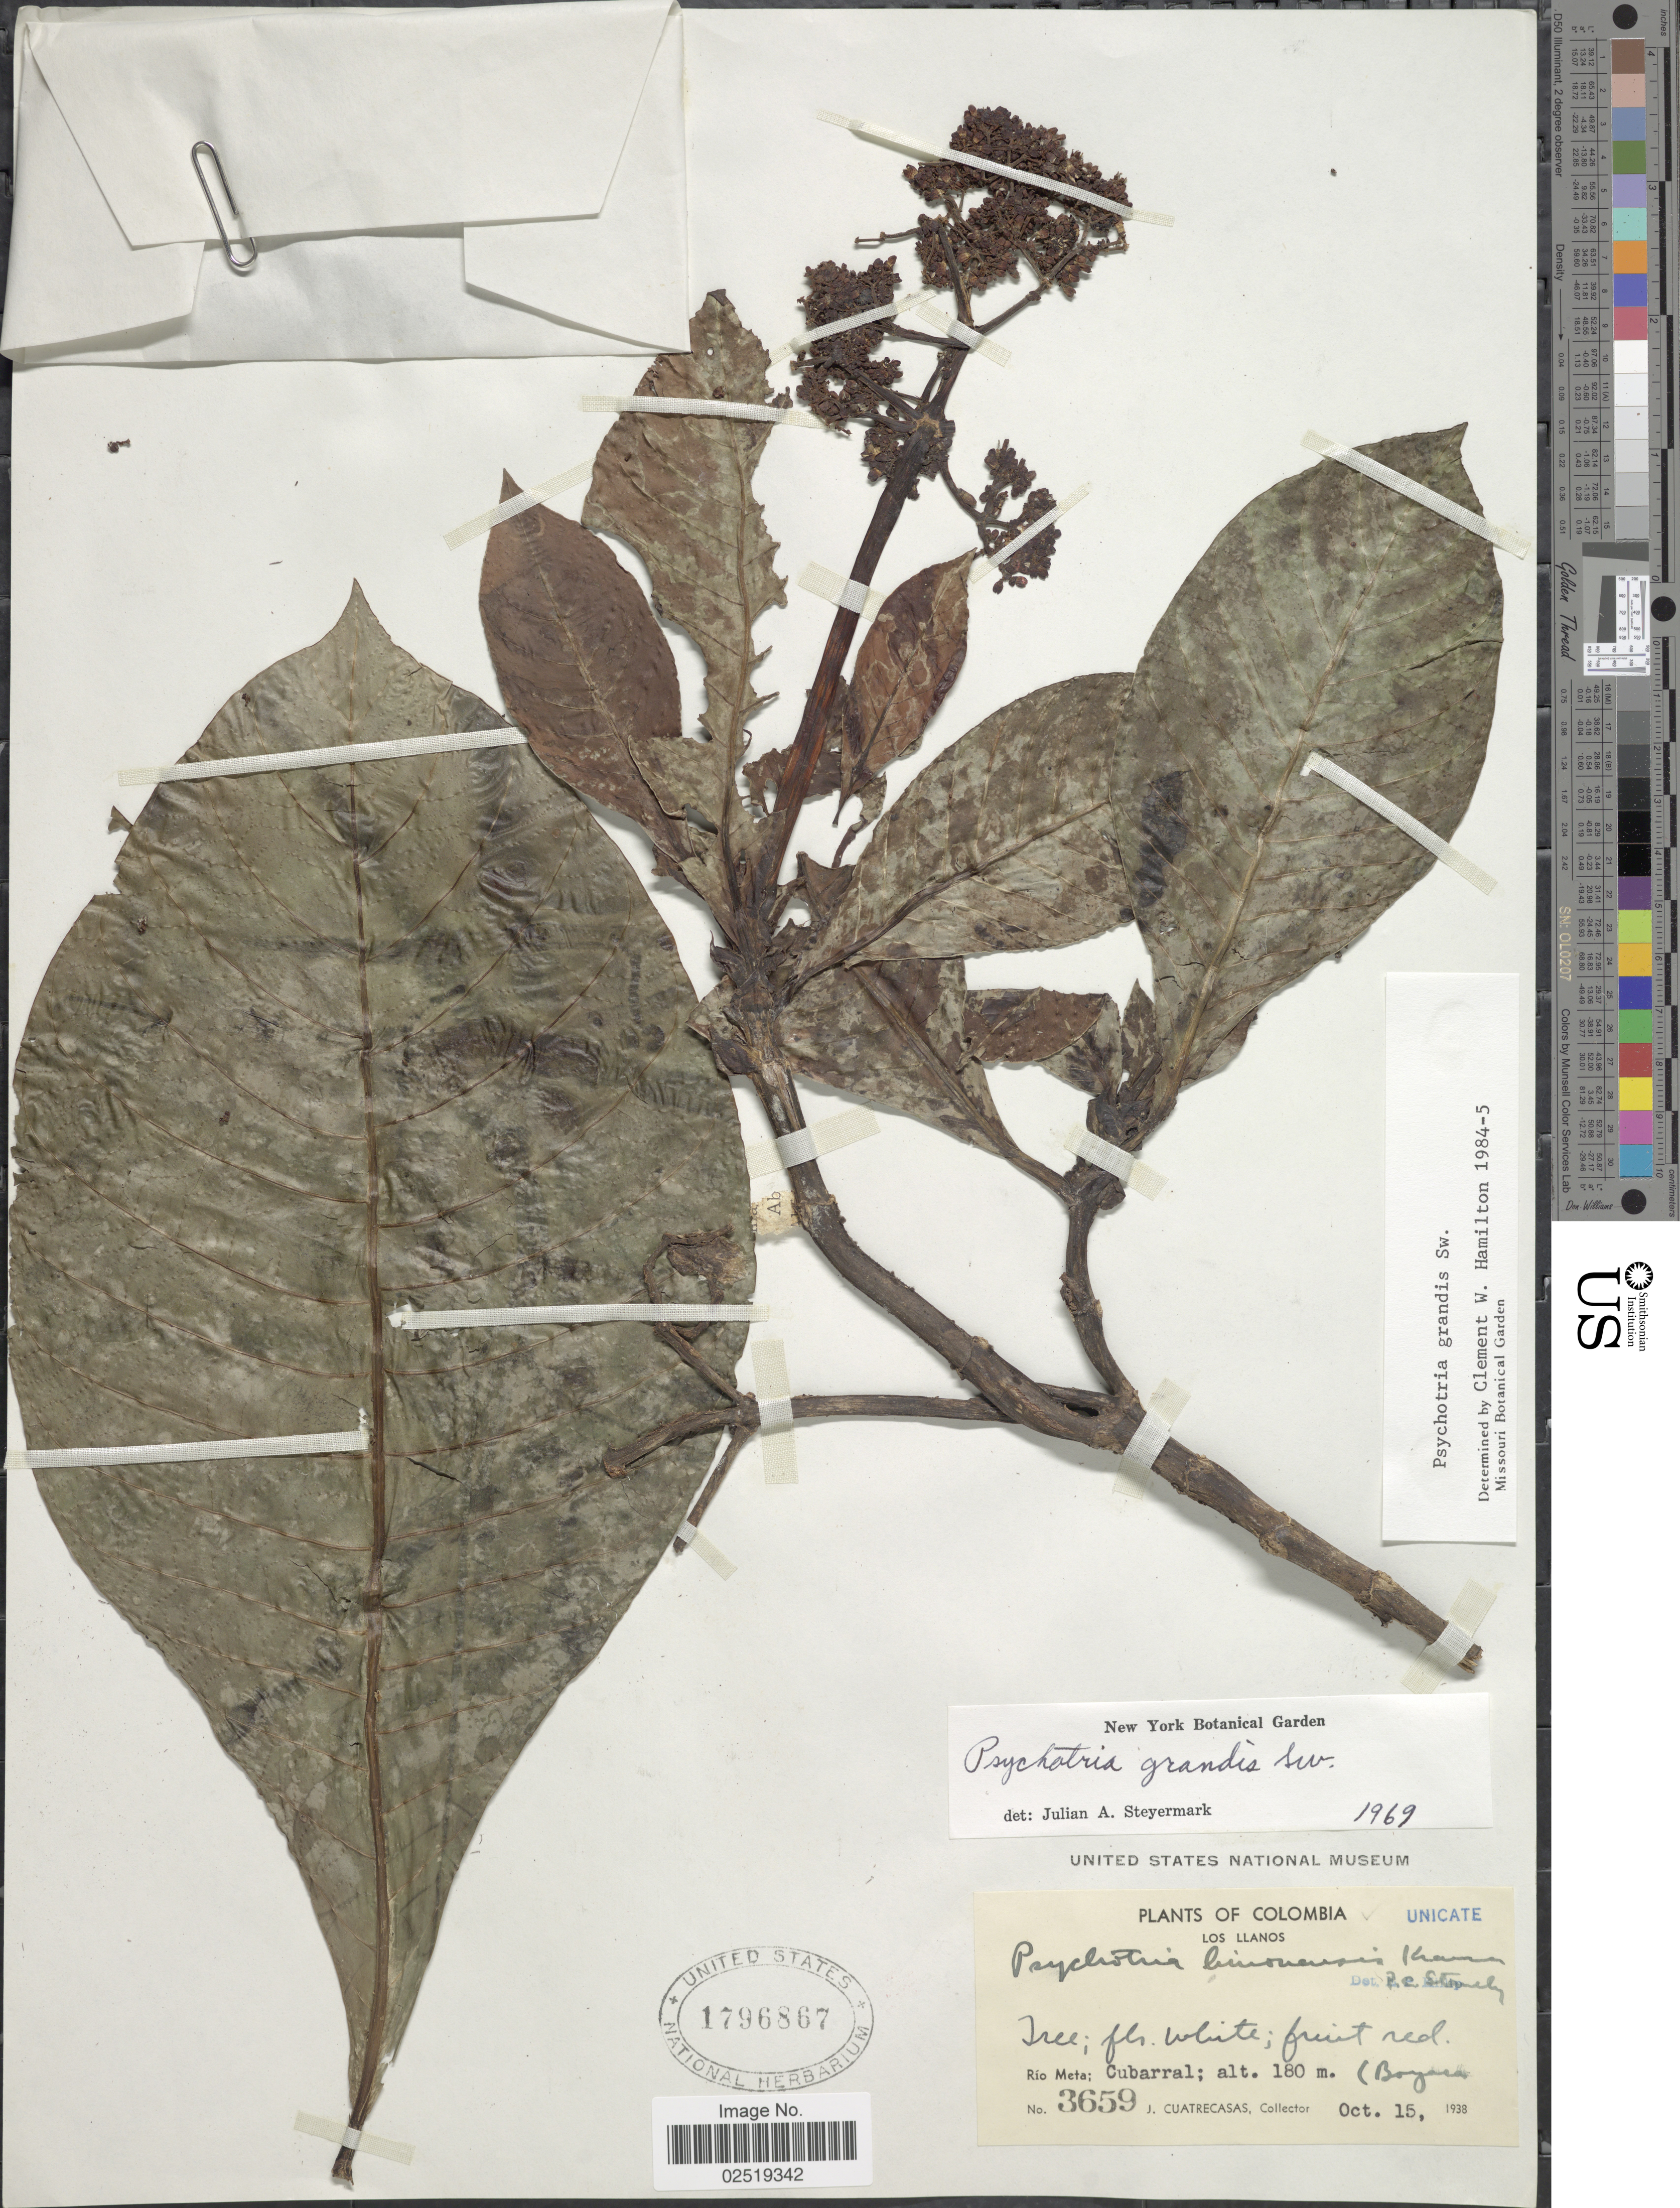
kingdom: Plantae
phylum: Tracheophyta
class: Magnoliopsida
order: Gentianales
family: Rubiaceae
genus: Psychotria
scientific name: Psychotria grandis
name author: Sw.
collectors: J. Cuatrecasas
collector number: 3659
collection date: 1938-10-15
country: Colombia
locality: Los Llanos. Rio Meta: Cubarral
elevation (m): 180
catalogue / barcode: US 1796867